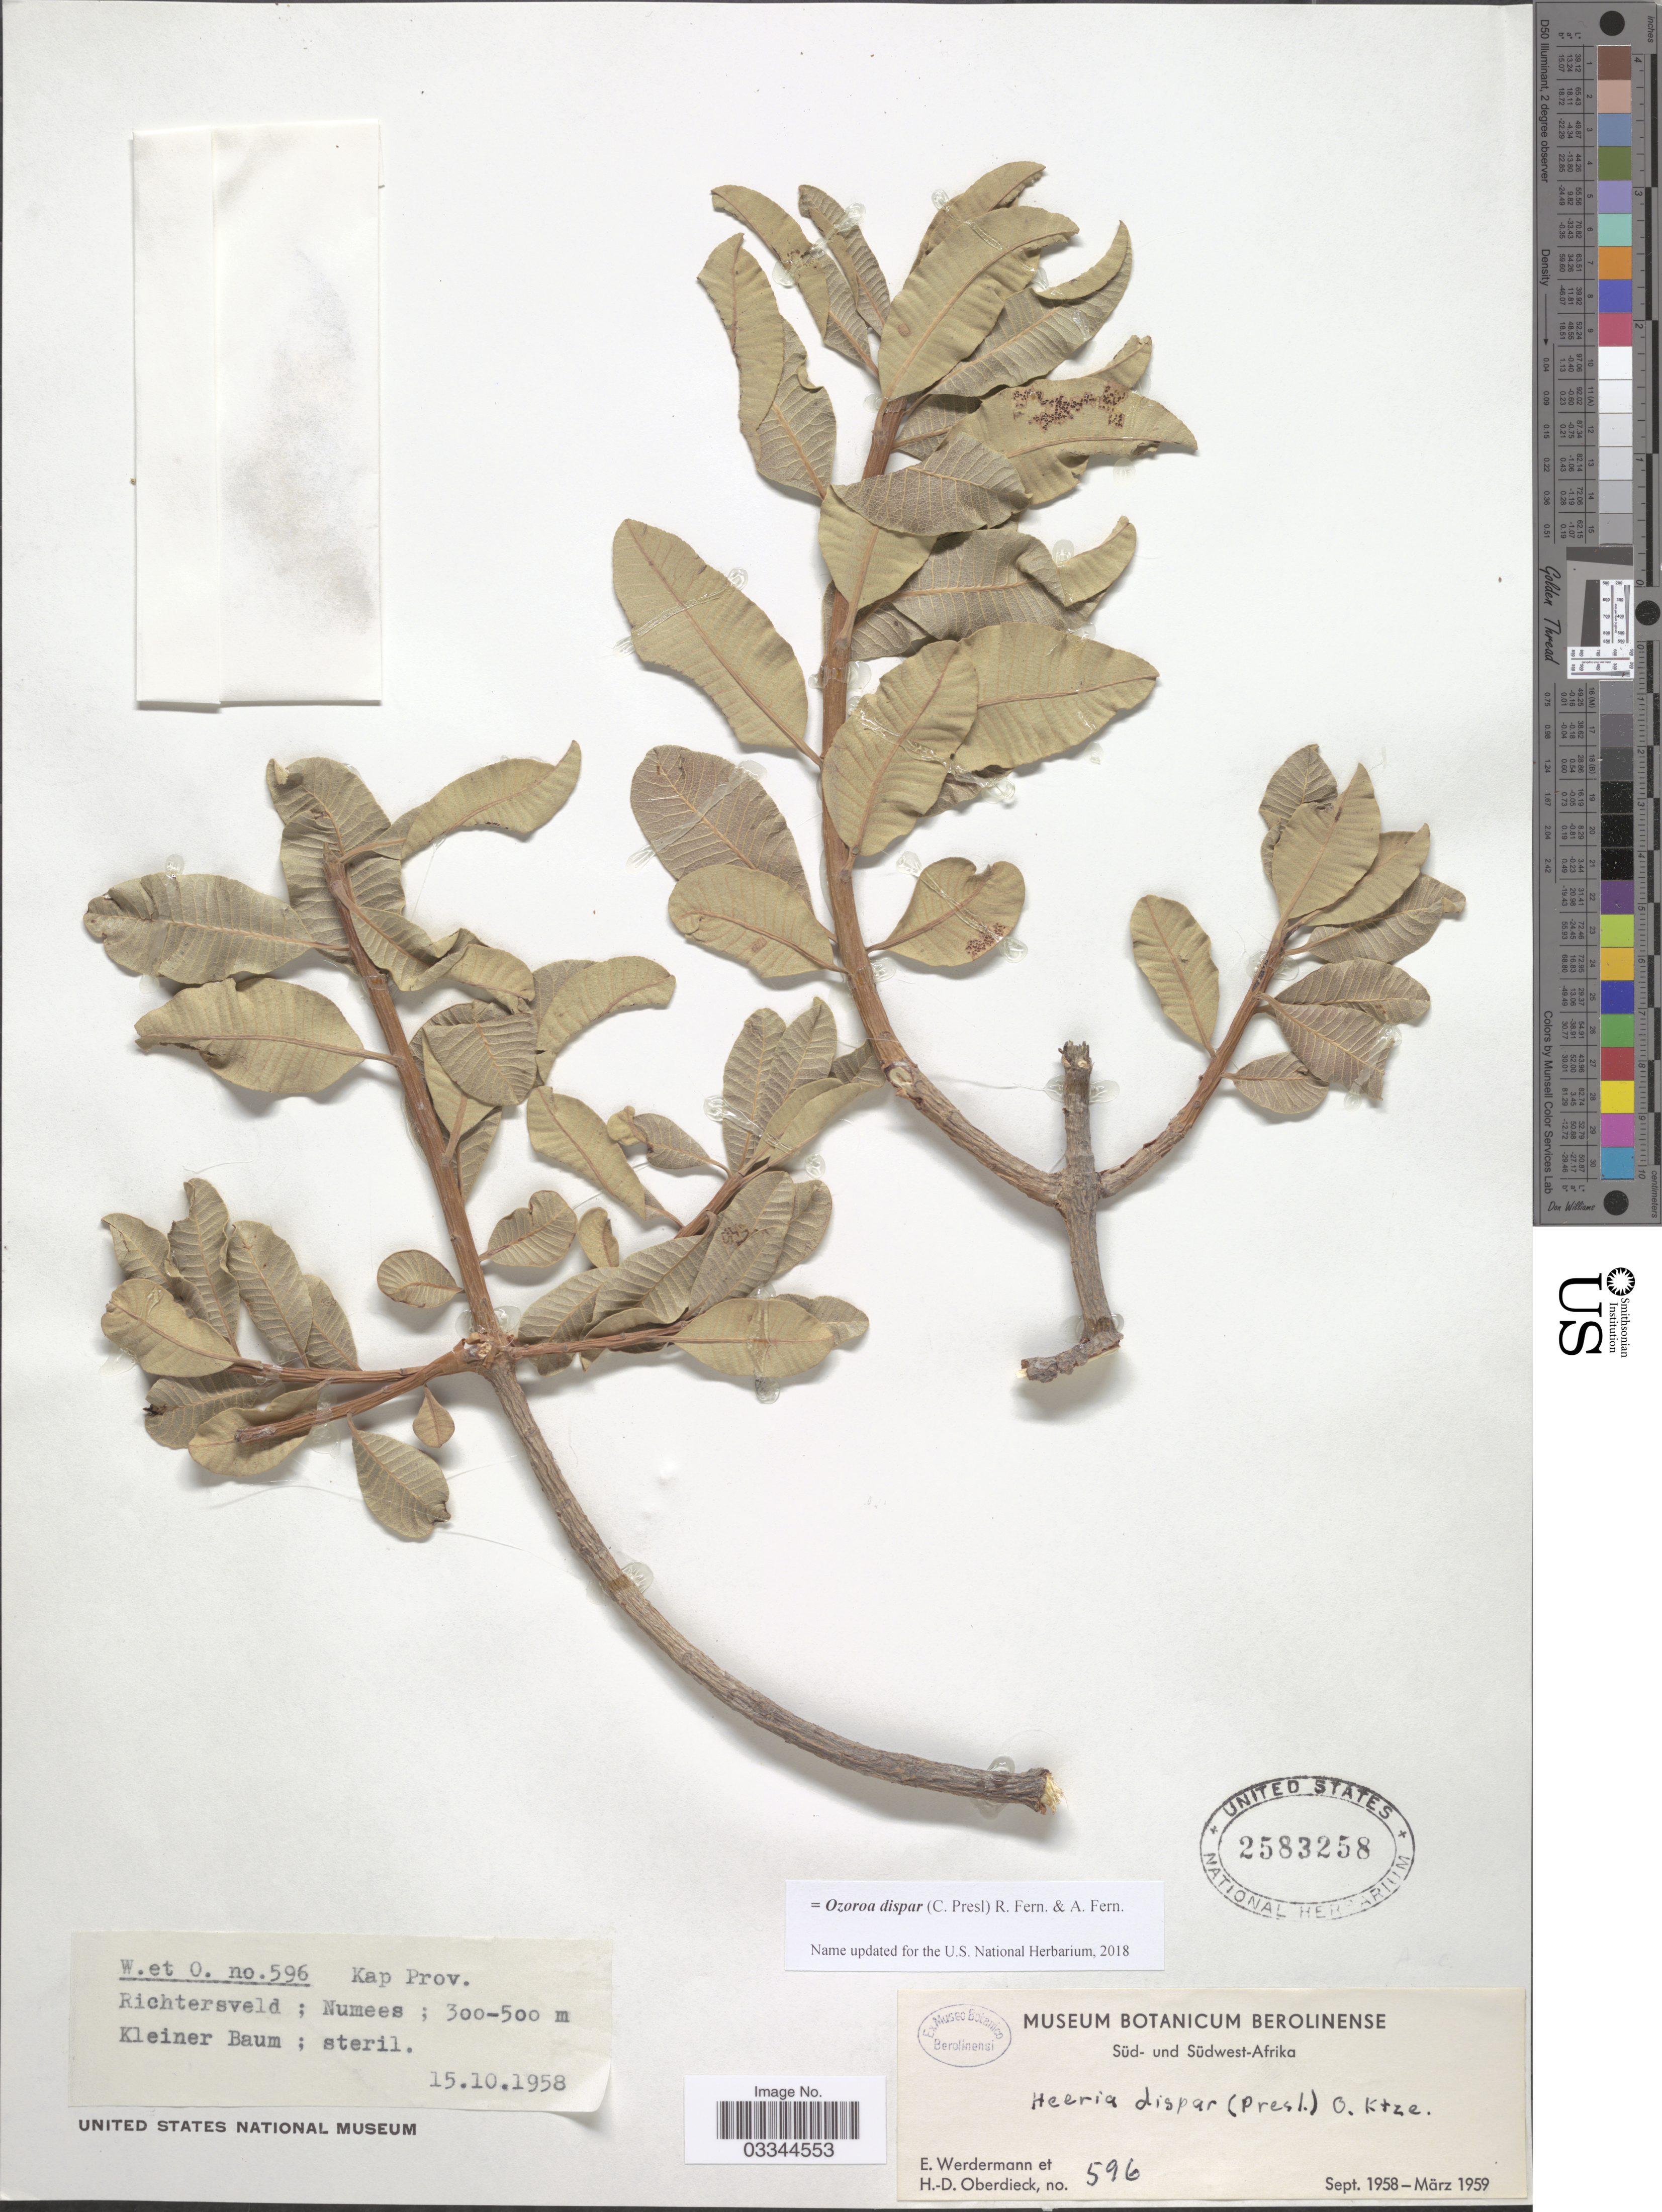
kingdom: Plantae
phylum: Tracheophyta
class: Magnoliopsida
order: Sapindales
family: Anacardiaceae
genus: Ozoroa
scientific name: Ozoroa dispar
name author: (C. Presl) R. Fern. & A. Fern.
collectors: E. Werdermann & H. Oberdieck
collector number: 596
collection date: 1958-10-15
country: South Africa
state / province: Northern Cape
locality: Kap Prov. Richtersveld; Numees.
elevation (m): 300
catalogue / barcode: US 2583258